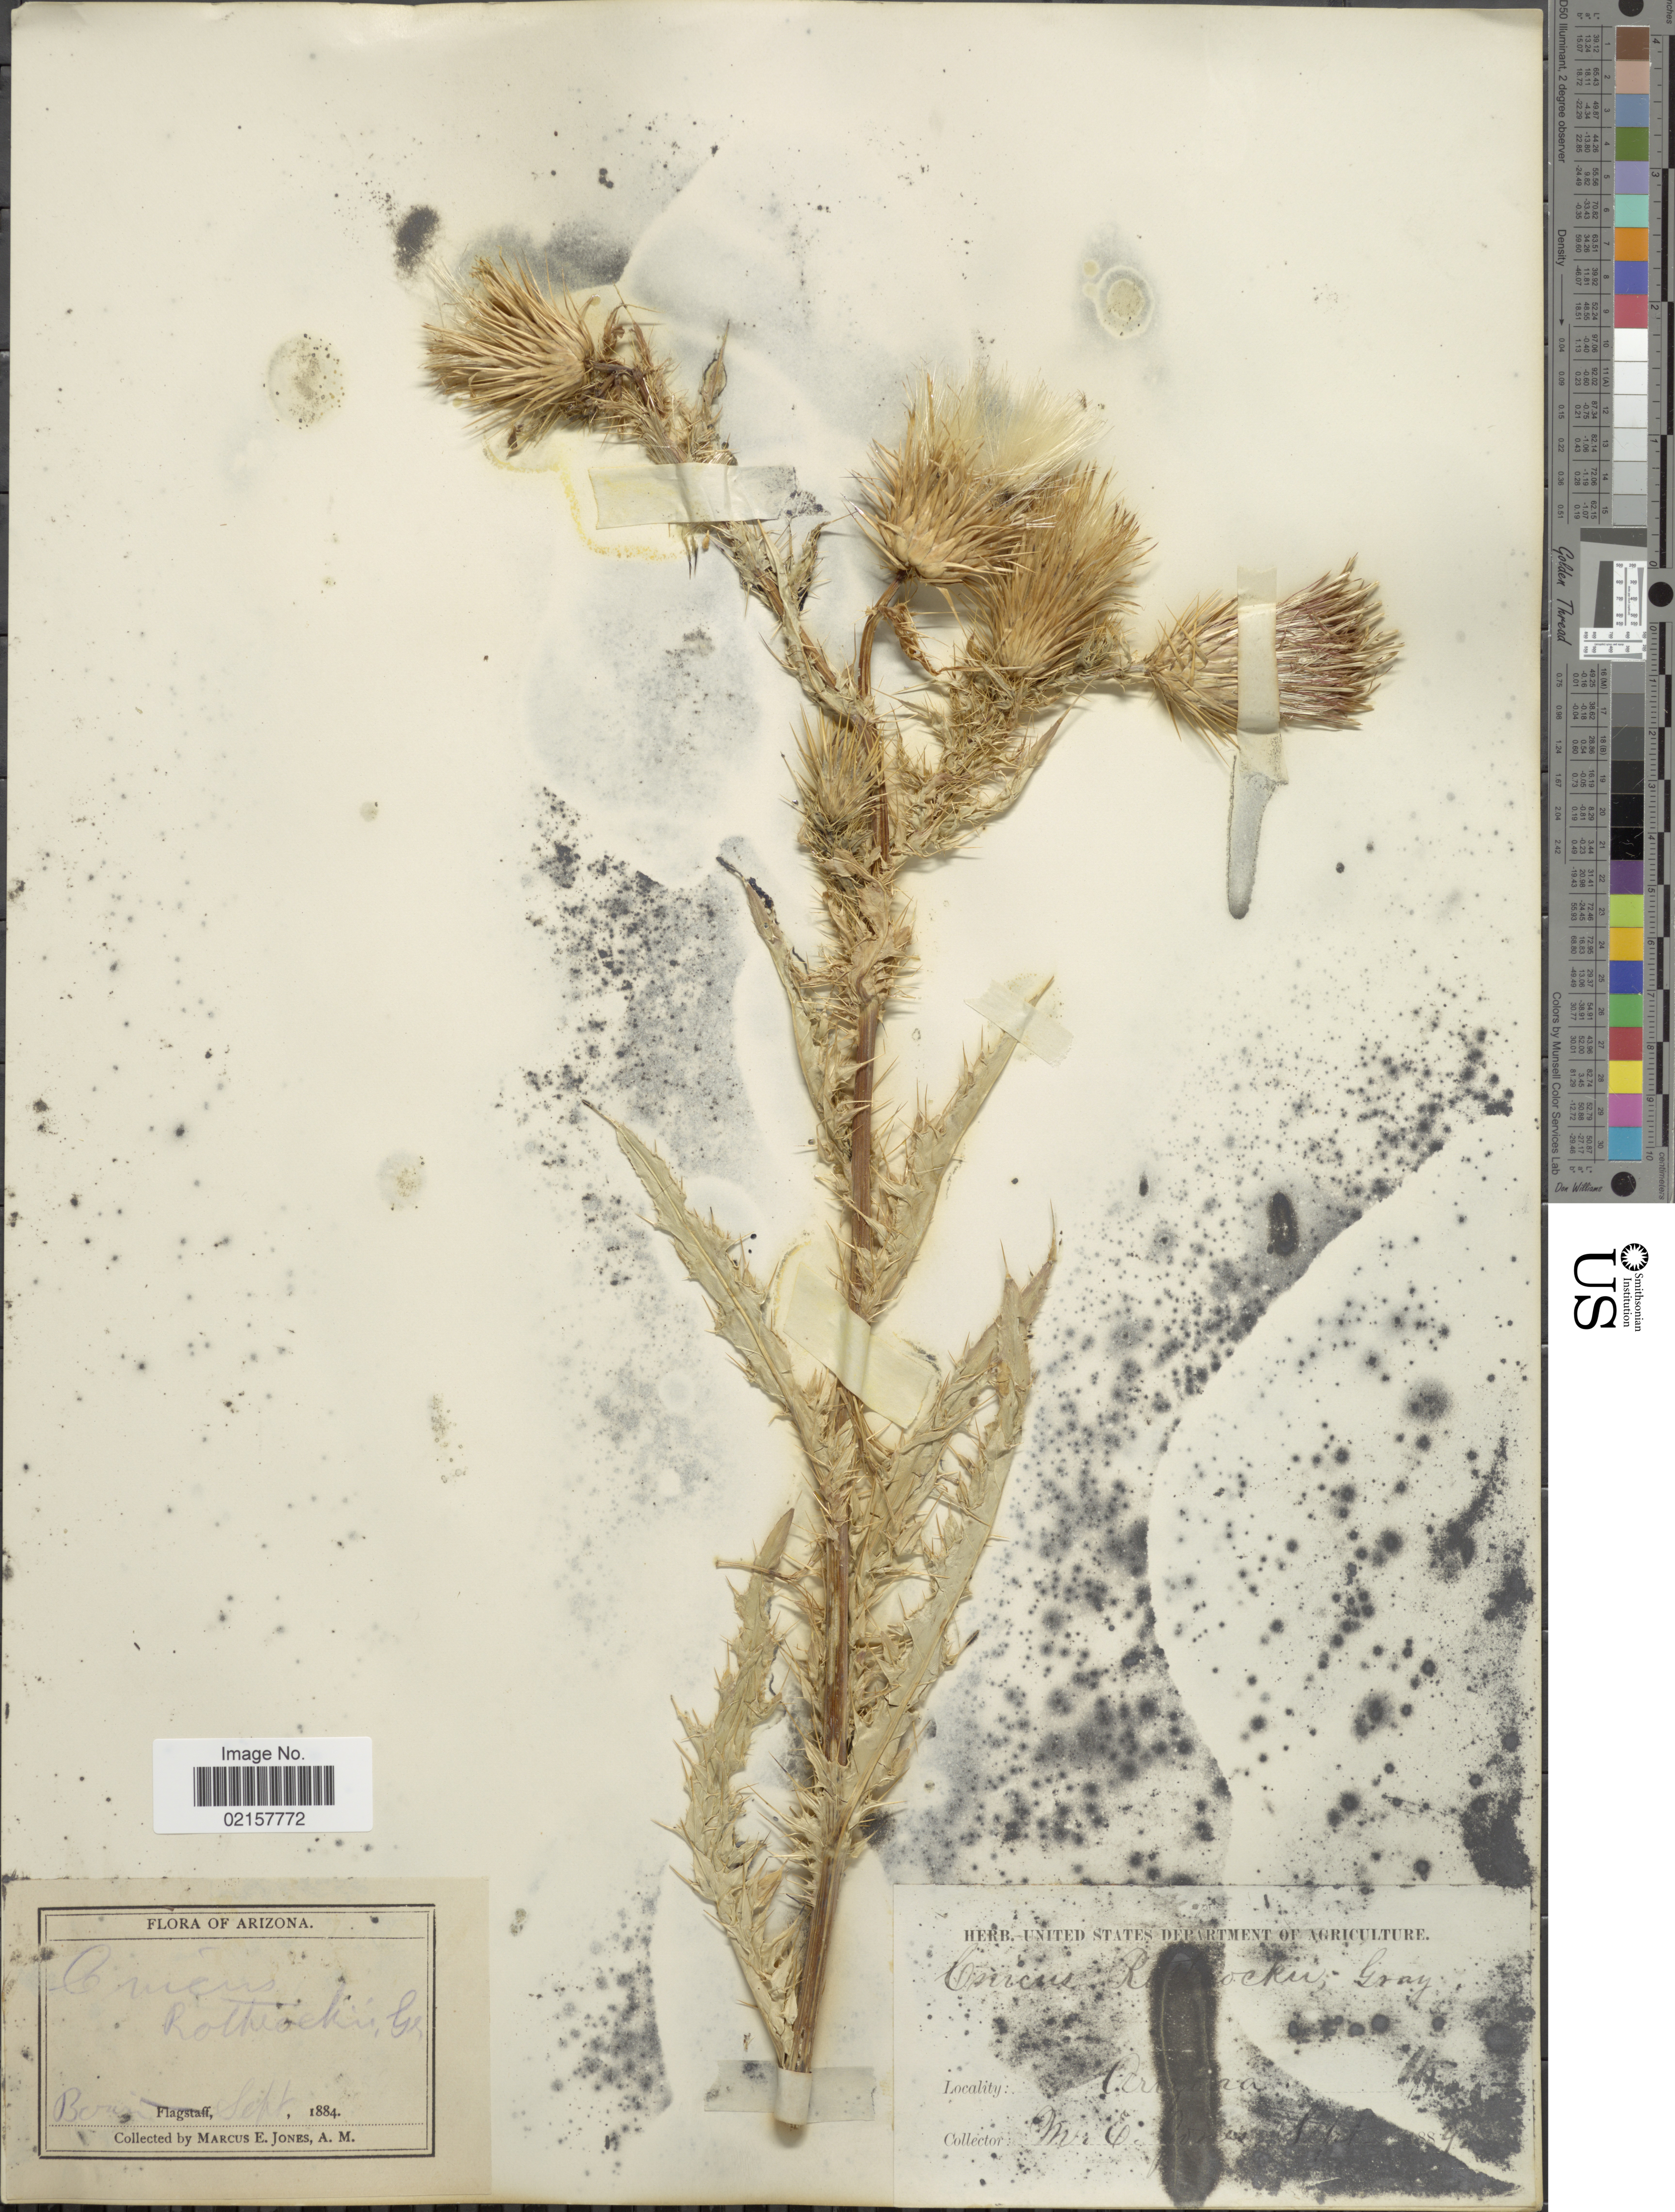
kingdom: Plantae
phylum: Tracheophyta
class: Magnoliopsida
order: Asterales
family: Asteraceae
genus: Cirsium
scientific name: Cirsium arizonicum var. rothrockii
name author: (A. Gray) D.J. Keil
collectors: M. E. Jones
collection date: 1884-09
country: United States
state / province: Arizona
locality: Bersin, Flagstaff.